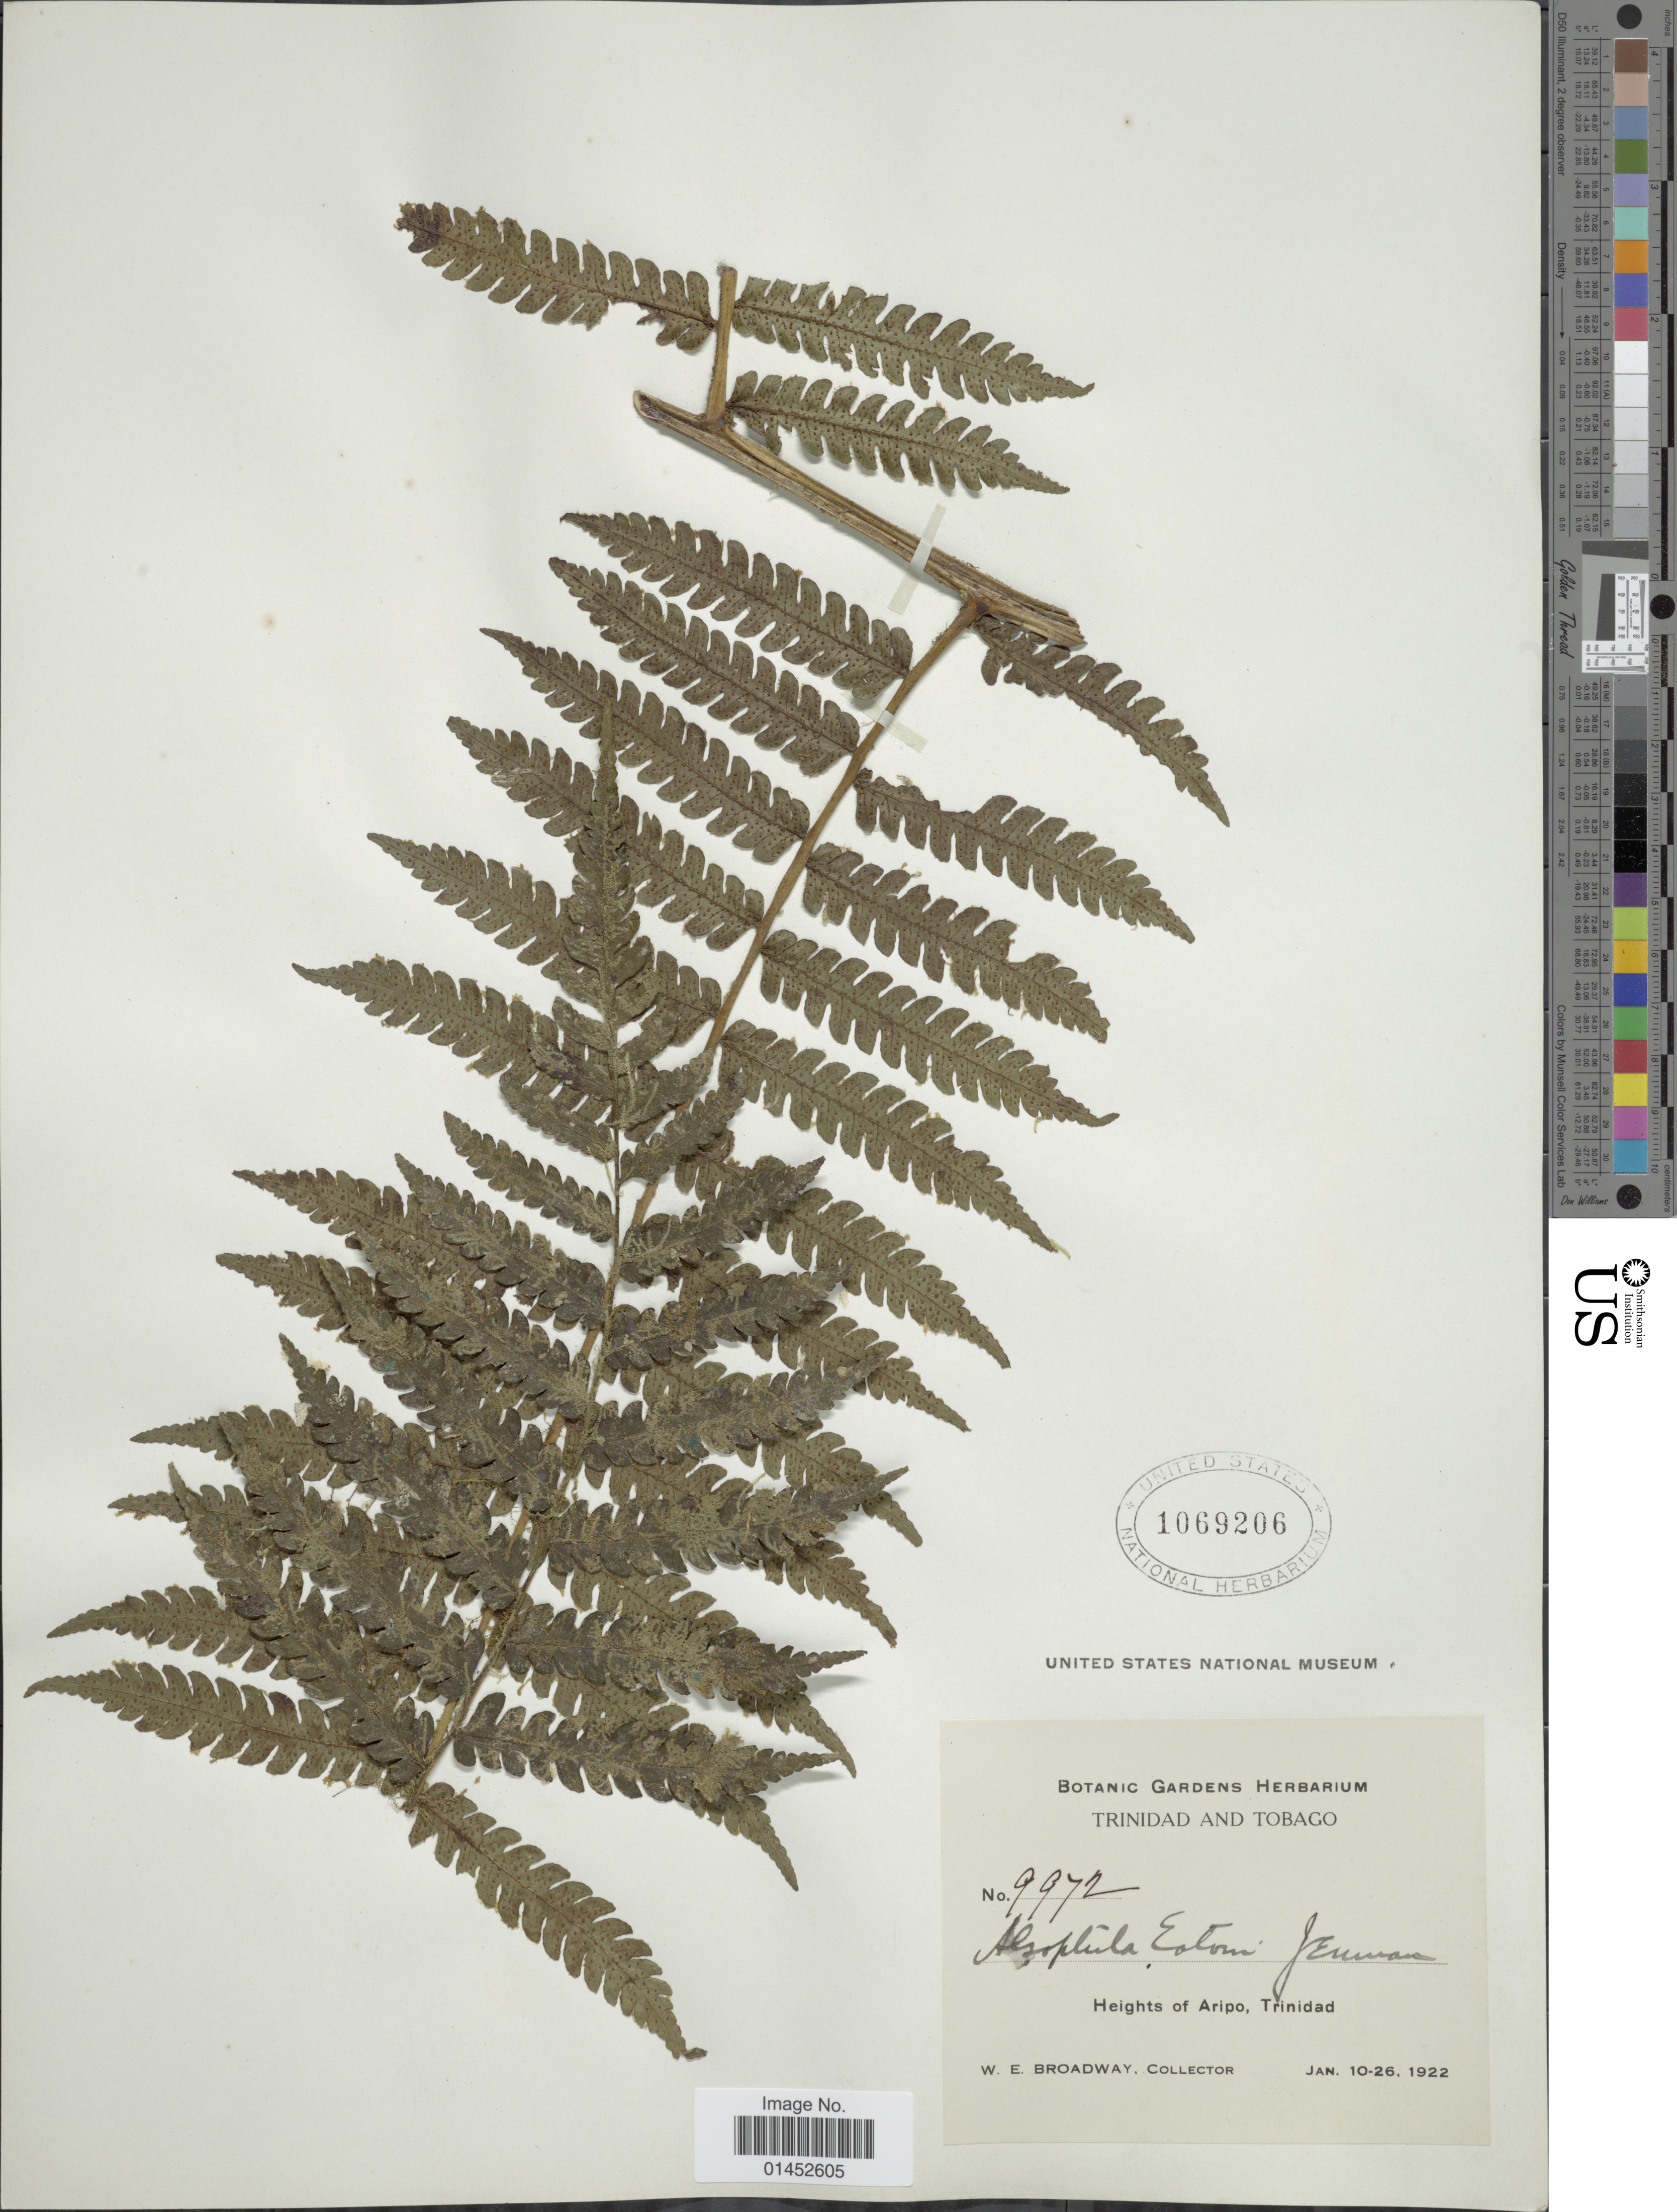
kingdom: Plantae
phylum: Tracheophyta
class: Polypodiopsida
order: Cyatheales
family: Cyatheaceae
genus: Cyathea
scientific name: Cyathea pungens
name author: (Willd.) Domin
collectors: W. E. Broadway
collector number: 9972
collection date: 1922-01-10/1922-01-26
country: Trinidad and Tobago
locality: Heights of Aripo, Trinidad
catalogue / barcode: US 1069206